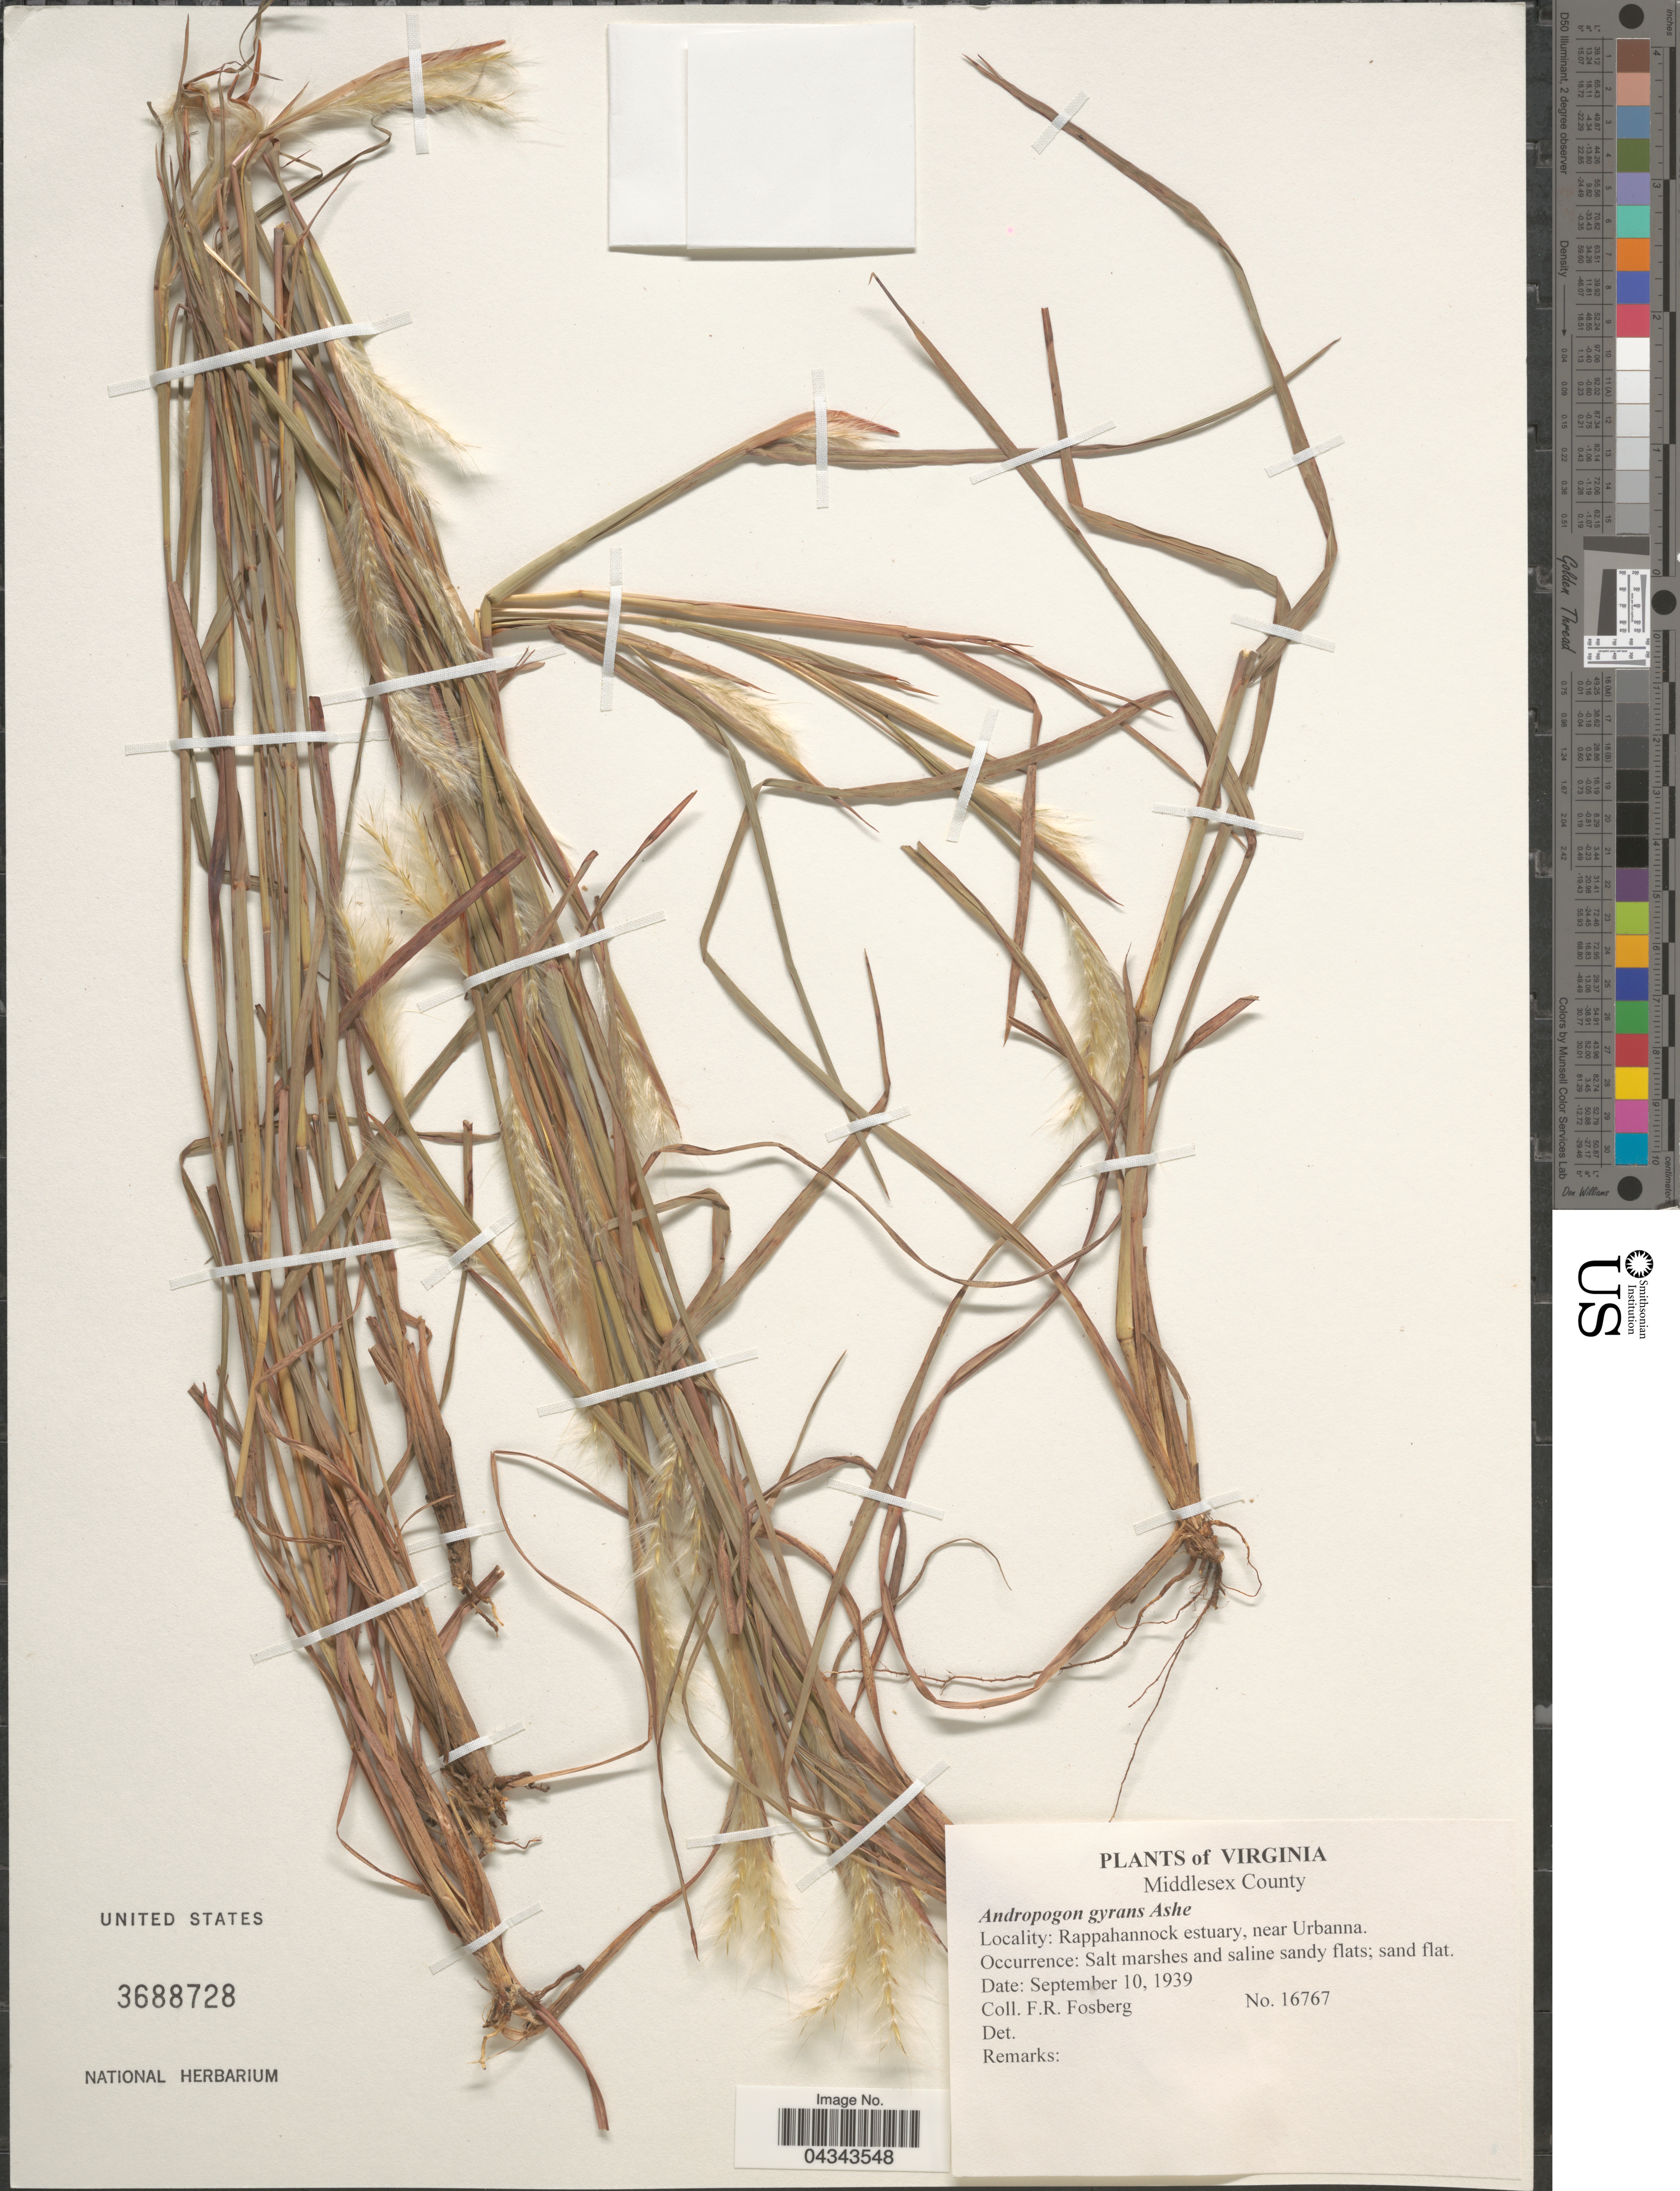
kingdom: Plantae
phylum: Tracheophyta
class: Liliopsida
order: Poales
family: Poaceae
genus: Andropogon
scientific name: Andropogon gyrans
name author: Ashe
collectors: F. R. Fosberg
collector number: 16767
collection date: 1939-09-10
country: United States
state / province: Virginia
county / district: Middlesex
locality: Middlesex County. Rappahannock estuary, near Urbanna.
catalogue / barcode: US 3688728